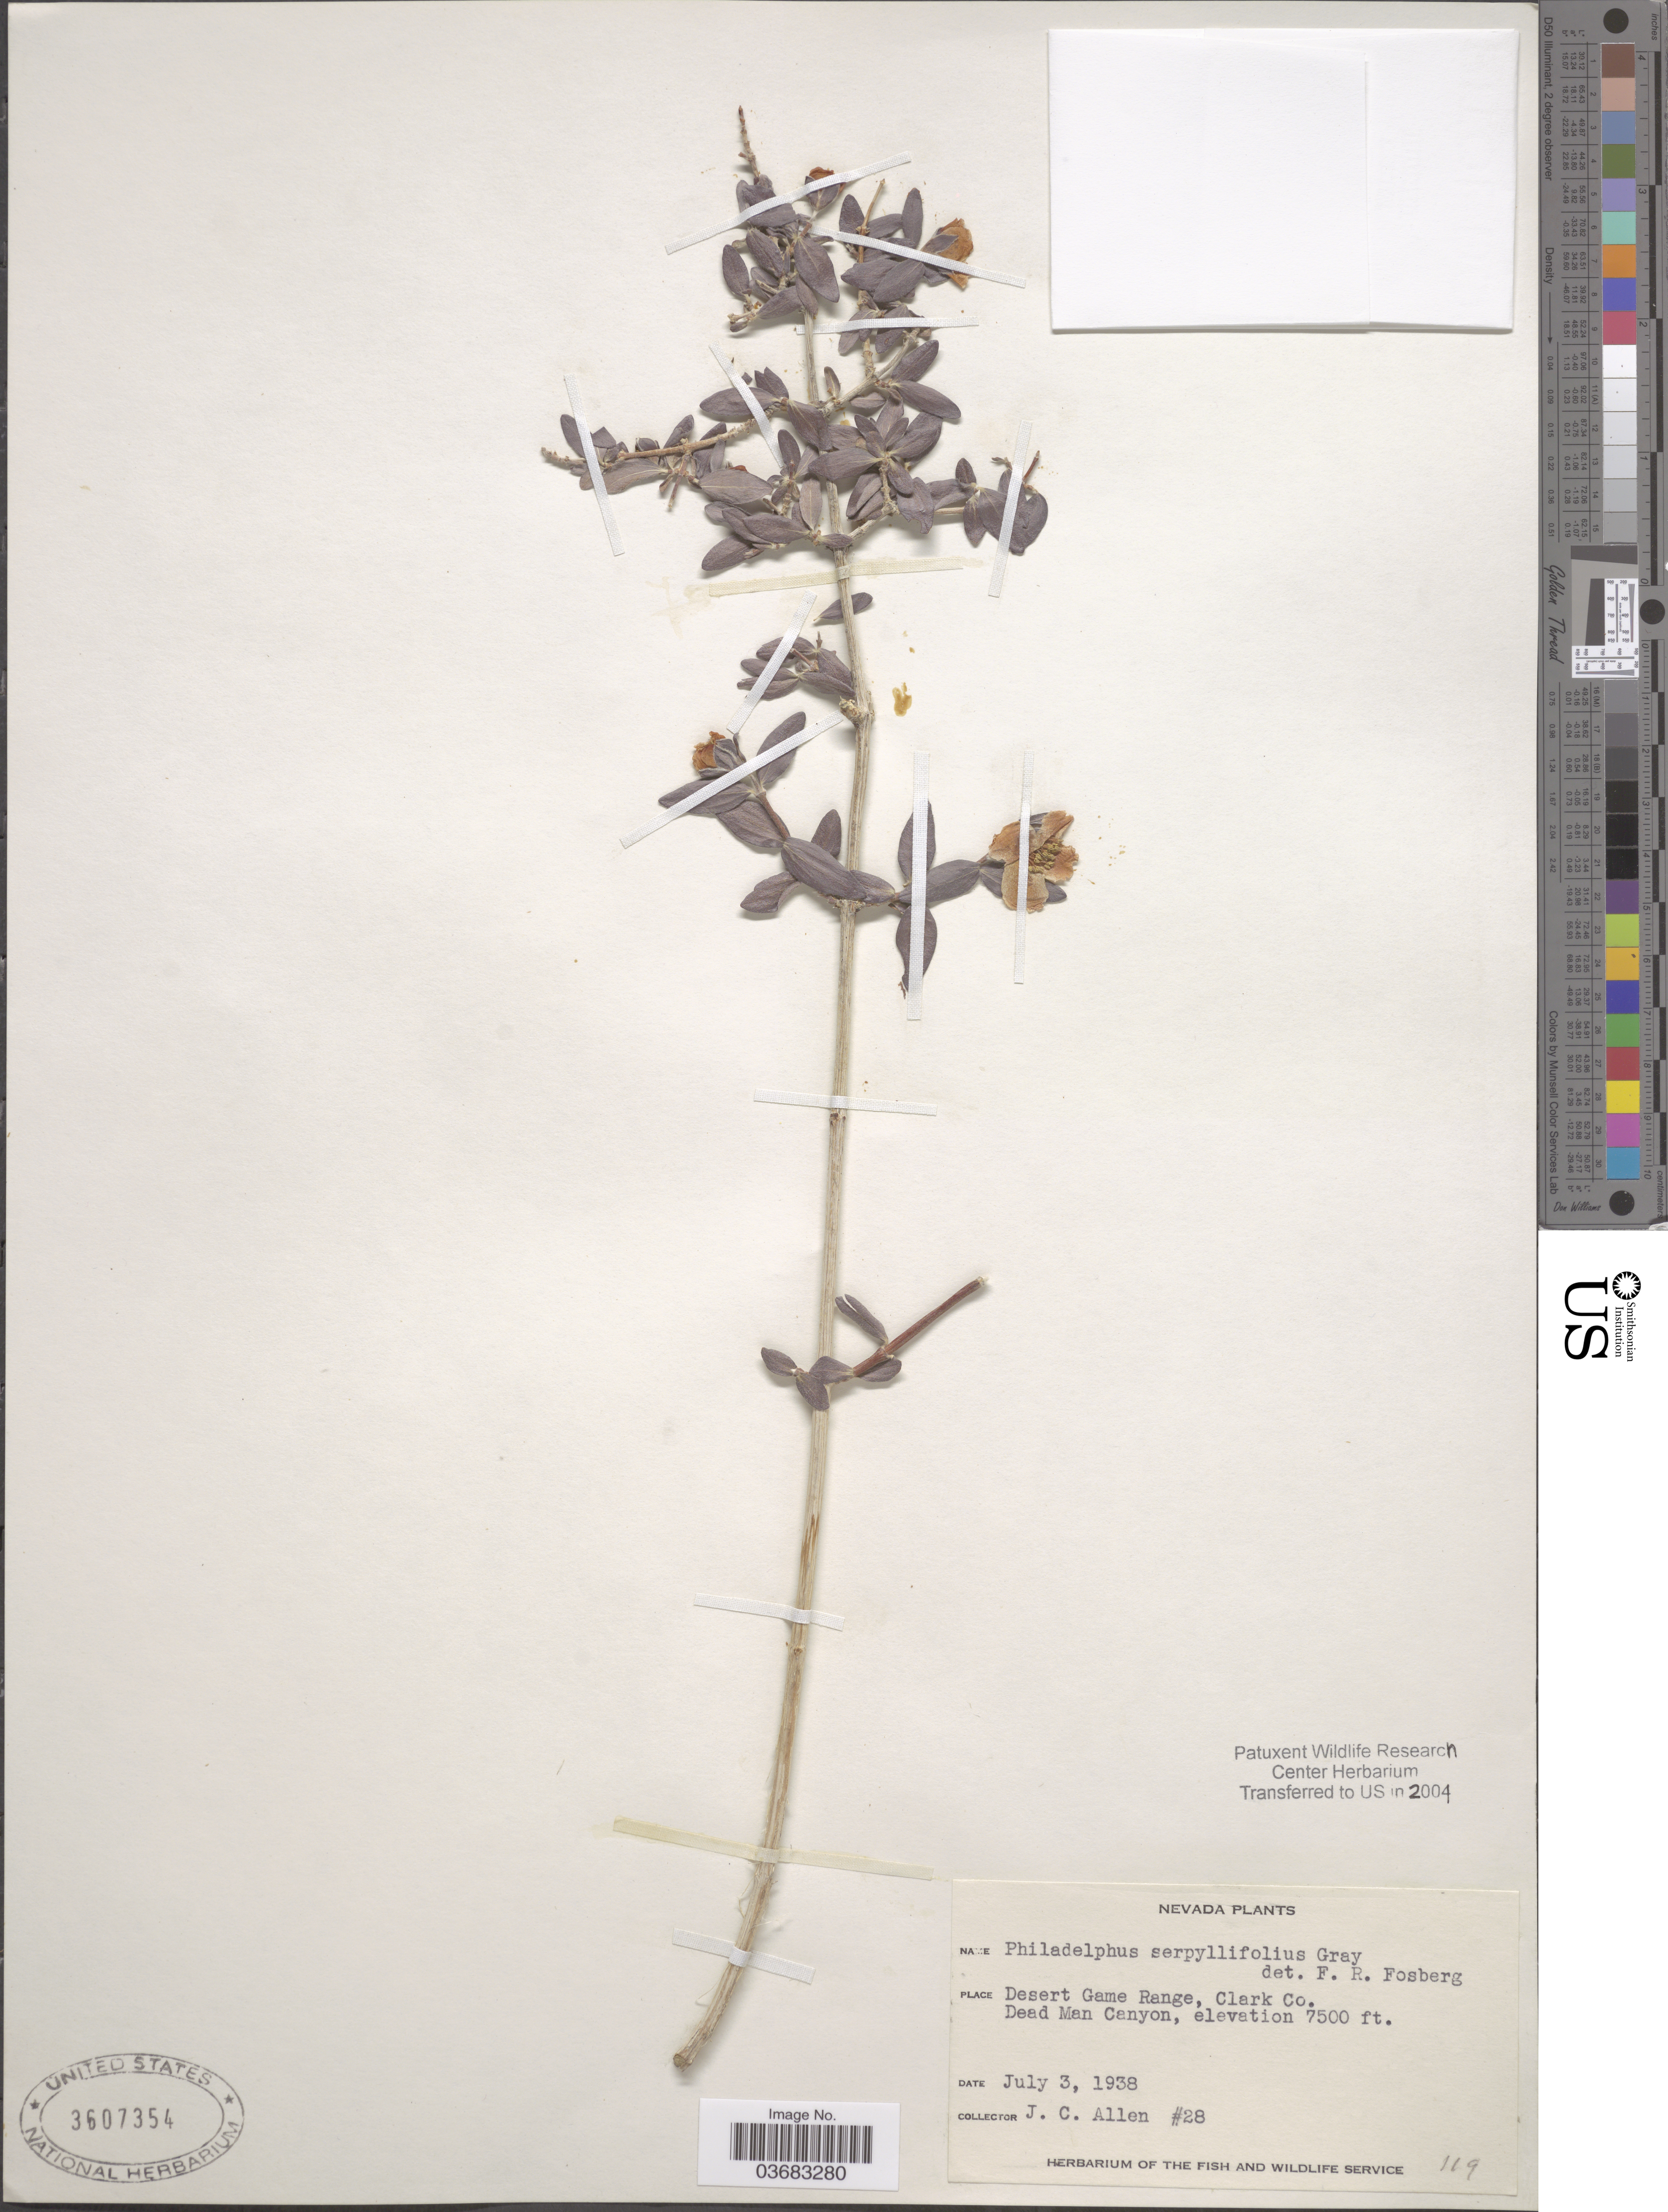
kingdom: Plantae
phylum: Tracheophyta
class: Magnoliopsida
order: Cornales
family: Hydrangeaceae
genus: Philadelphus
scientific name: Philadelphus serpyllifolius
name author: A. Gray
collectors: J. C. Allen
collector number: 28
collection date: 1938-07-03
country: United States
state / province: Nevada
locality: Desert Game Range, Clark Co. Dead Man Canyon.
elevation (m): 2286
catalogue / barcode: US 3607354